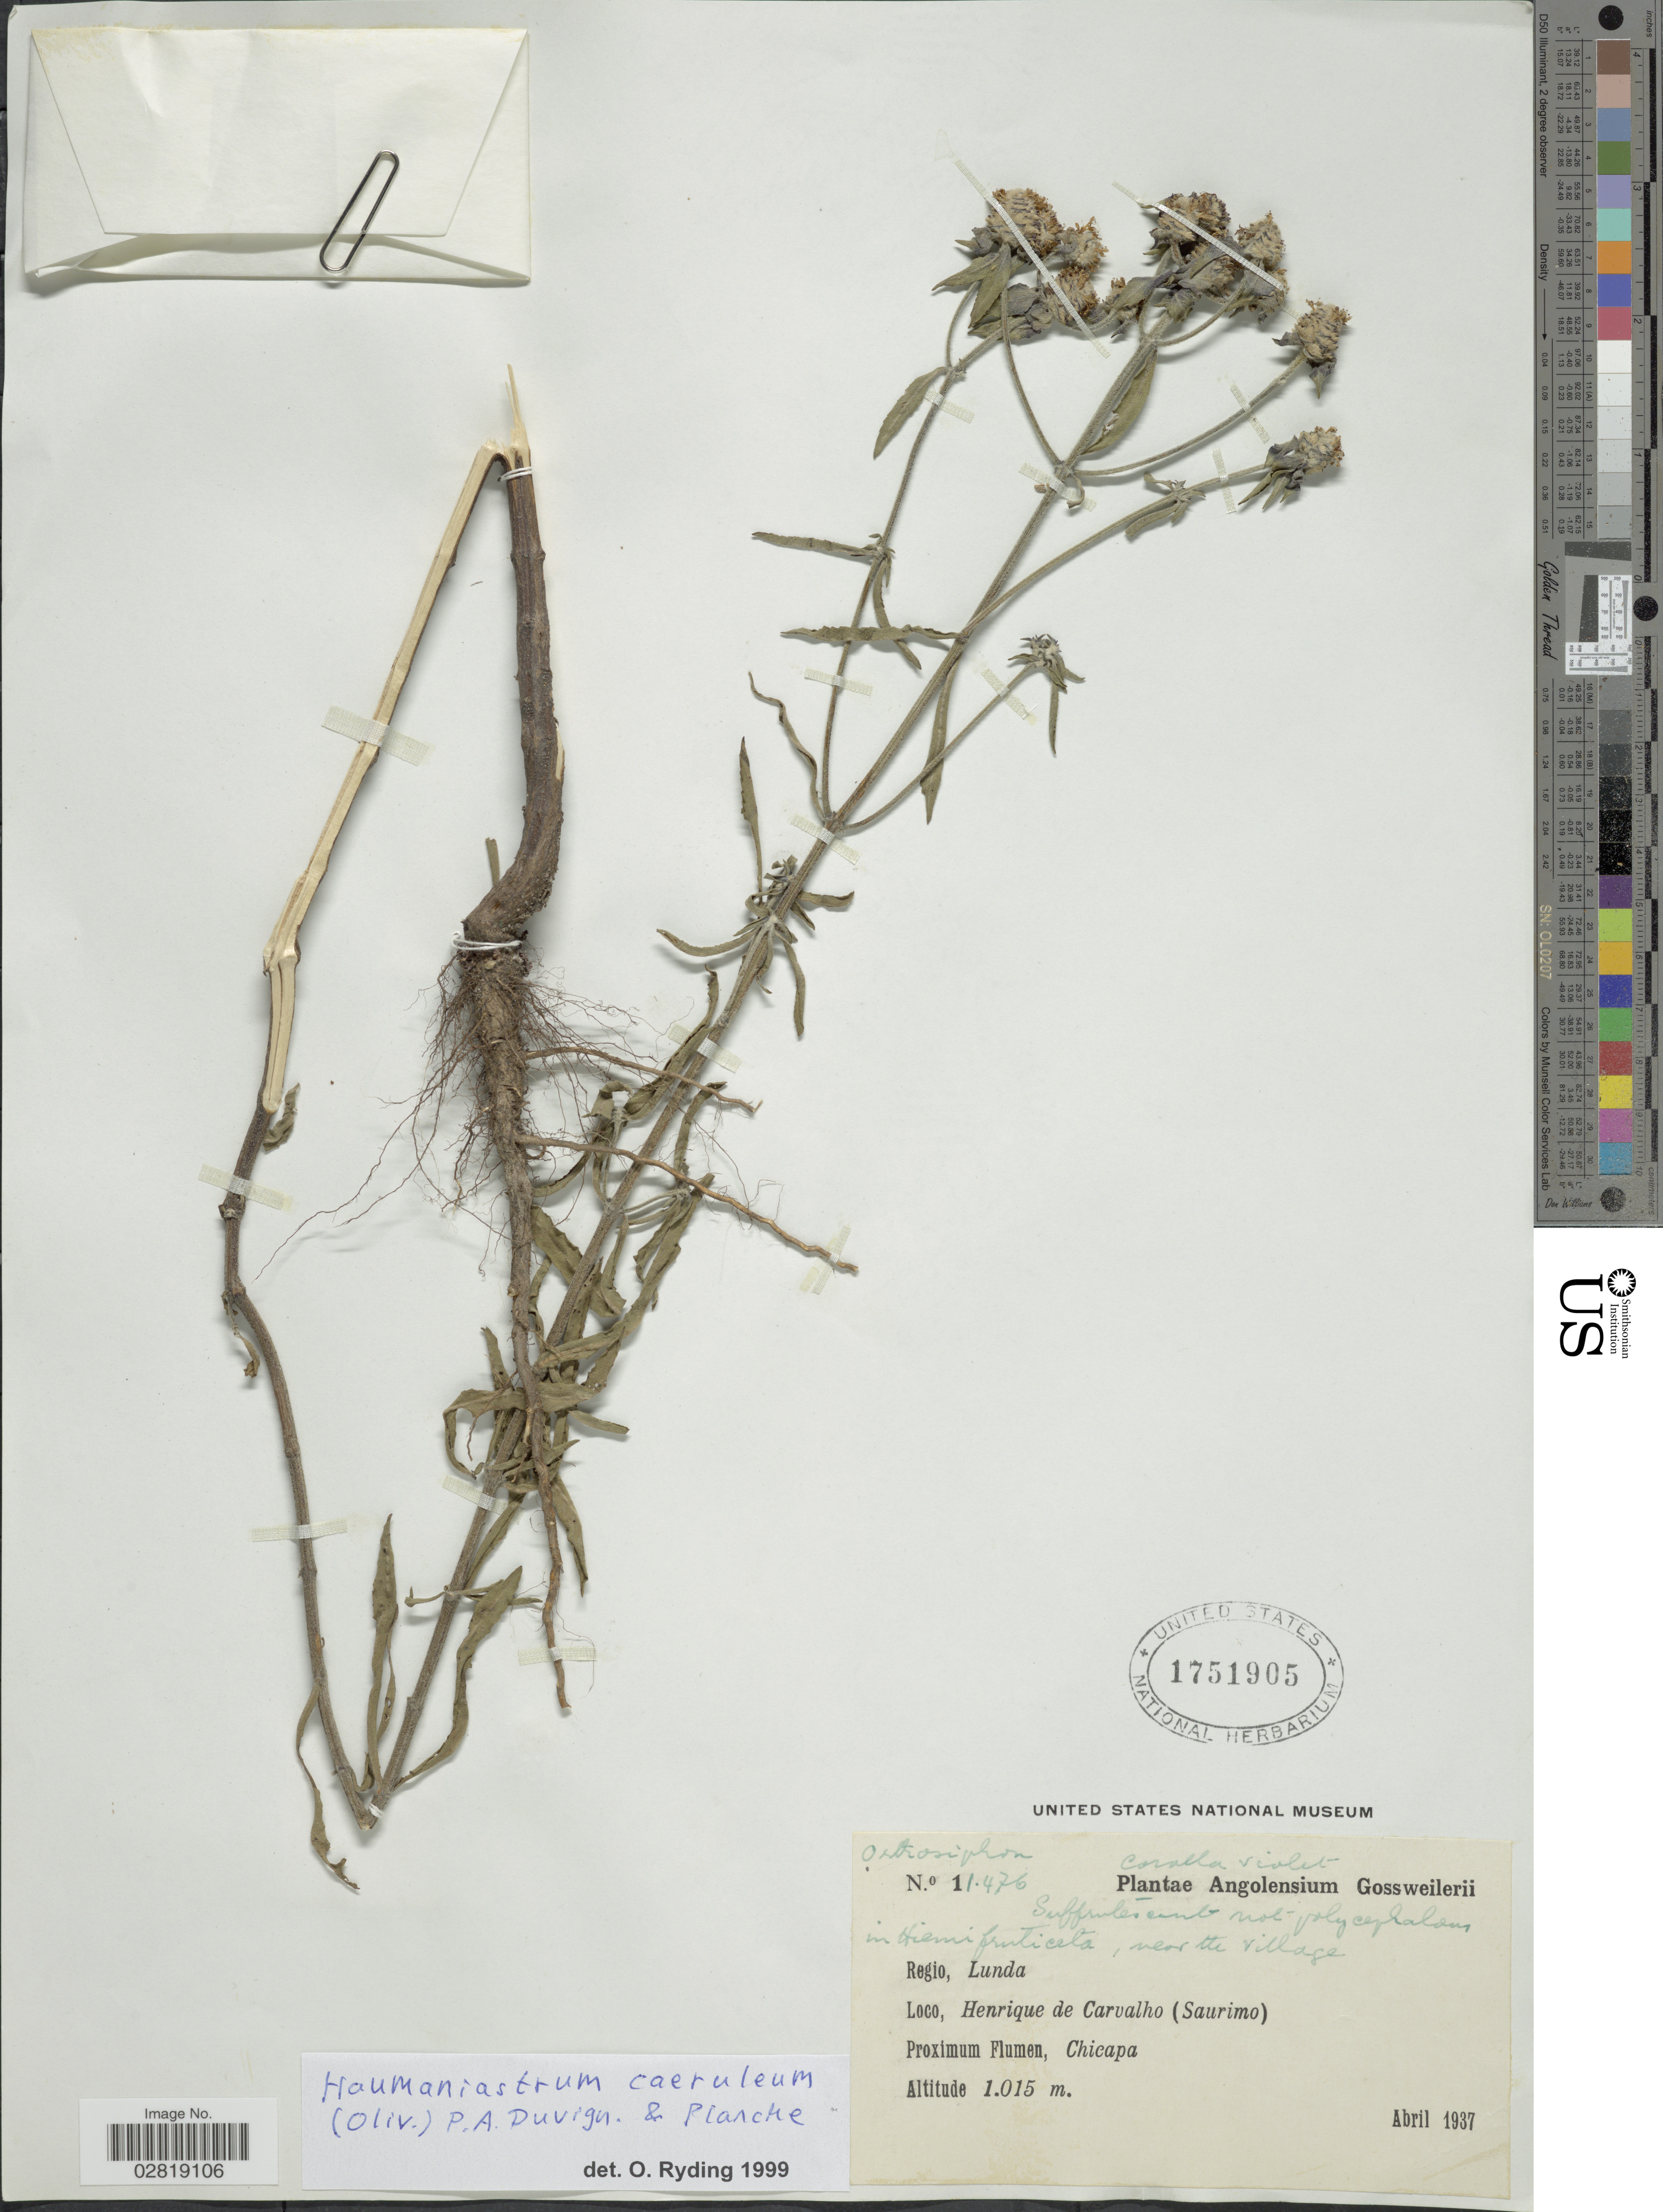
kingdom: Plantae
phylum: Tracheophyta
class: Magnoliopsida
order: Lamiales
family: Lamiaceae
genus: Haumaniastrum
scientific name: Haumaniastrum caeruleum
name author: (Oliv.) P.A. Duvign. & Plancke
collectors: -. Gossweiler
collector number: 11476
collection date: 1937-04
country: Angola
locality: Lunda, Henrique de Carvalho (Saurimo) Chicapa.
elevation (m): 1015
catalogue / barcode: US 1751905